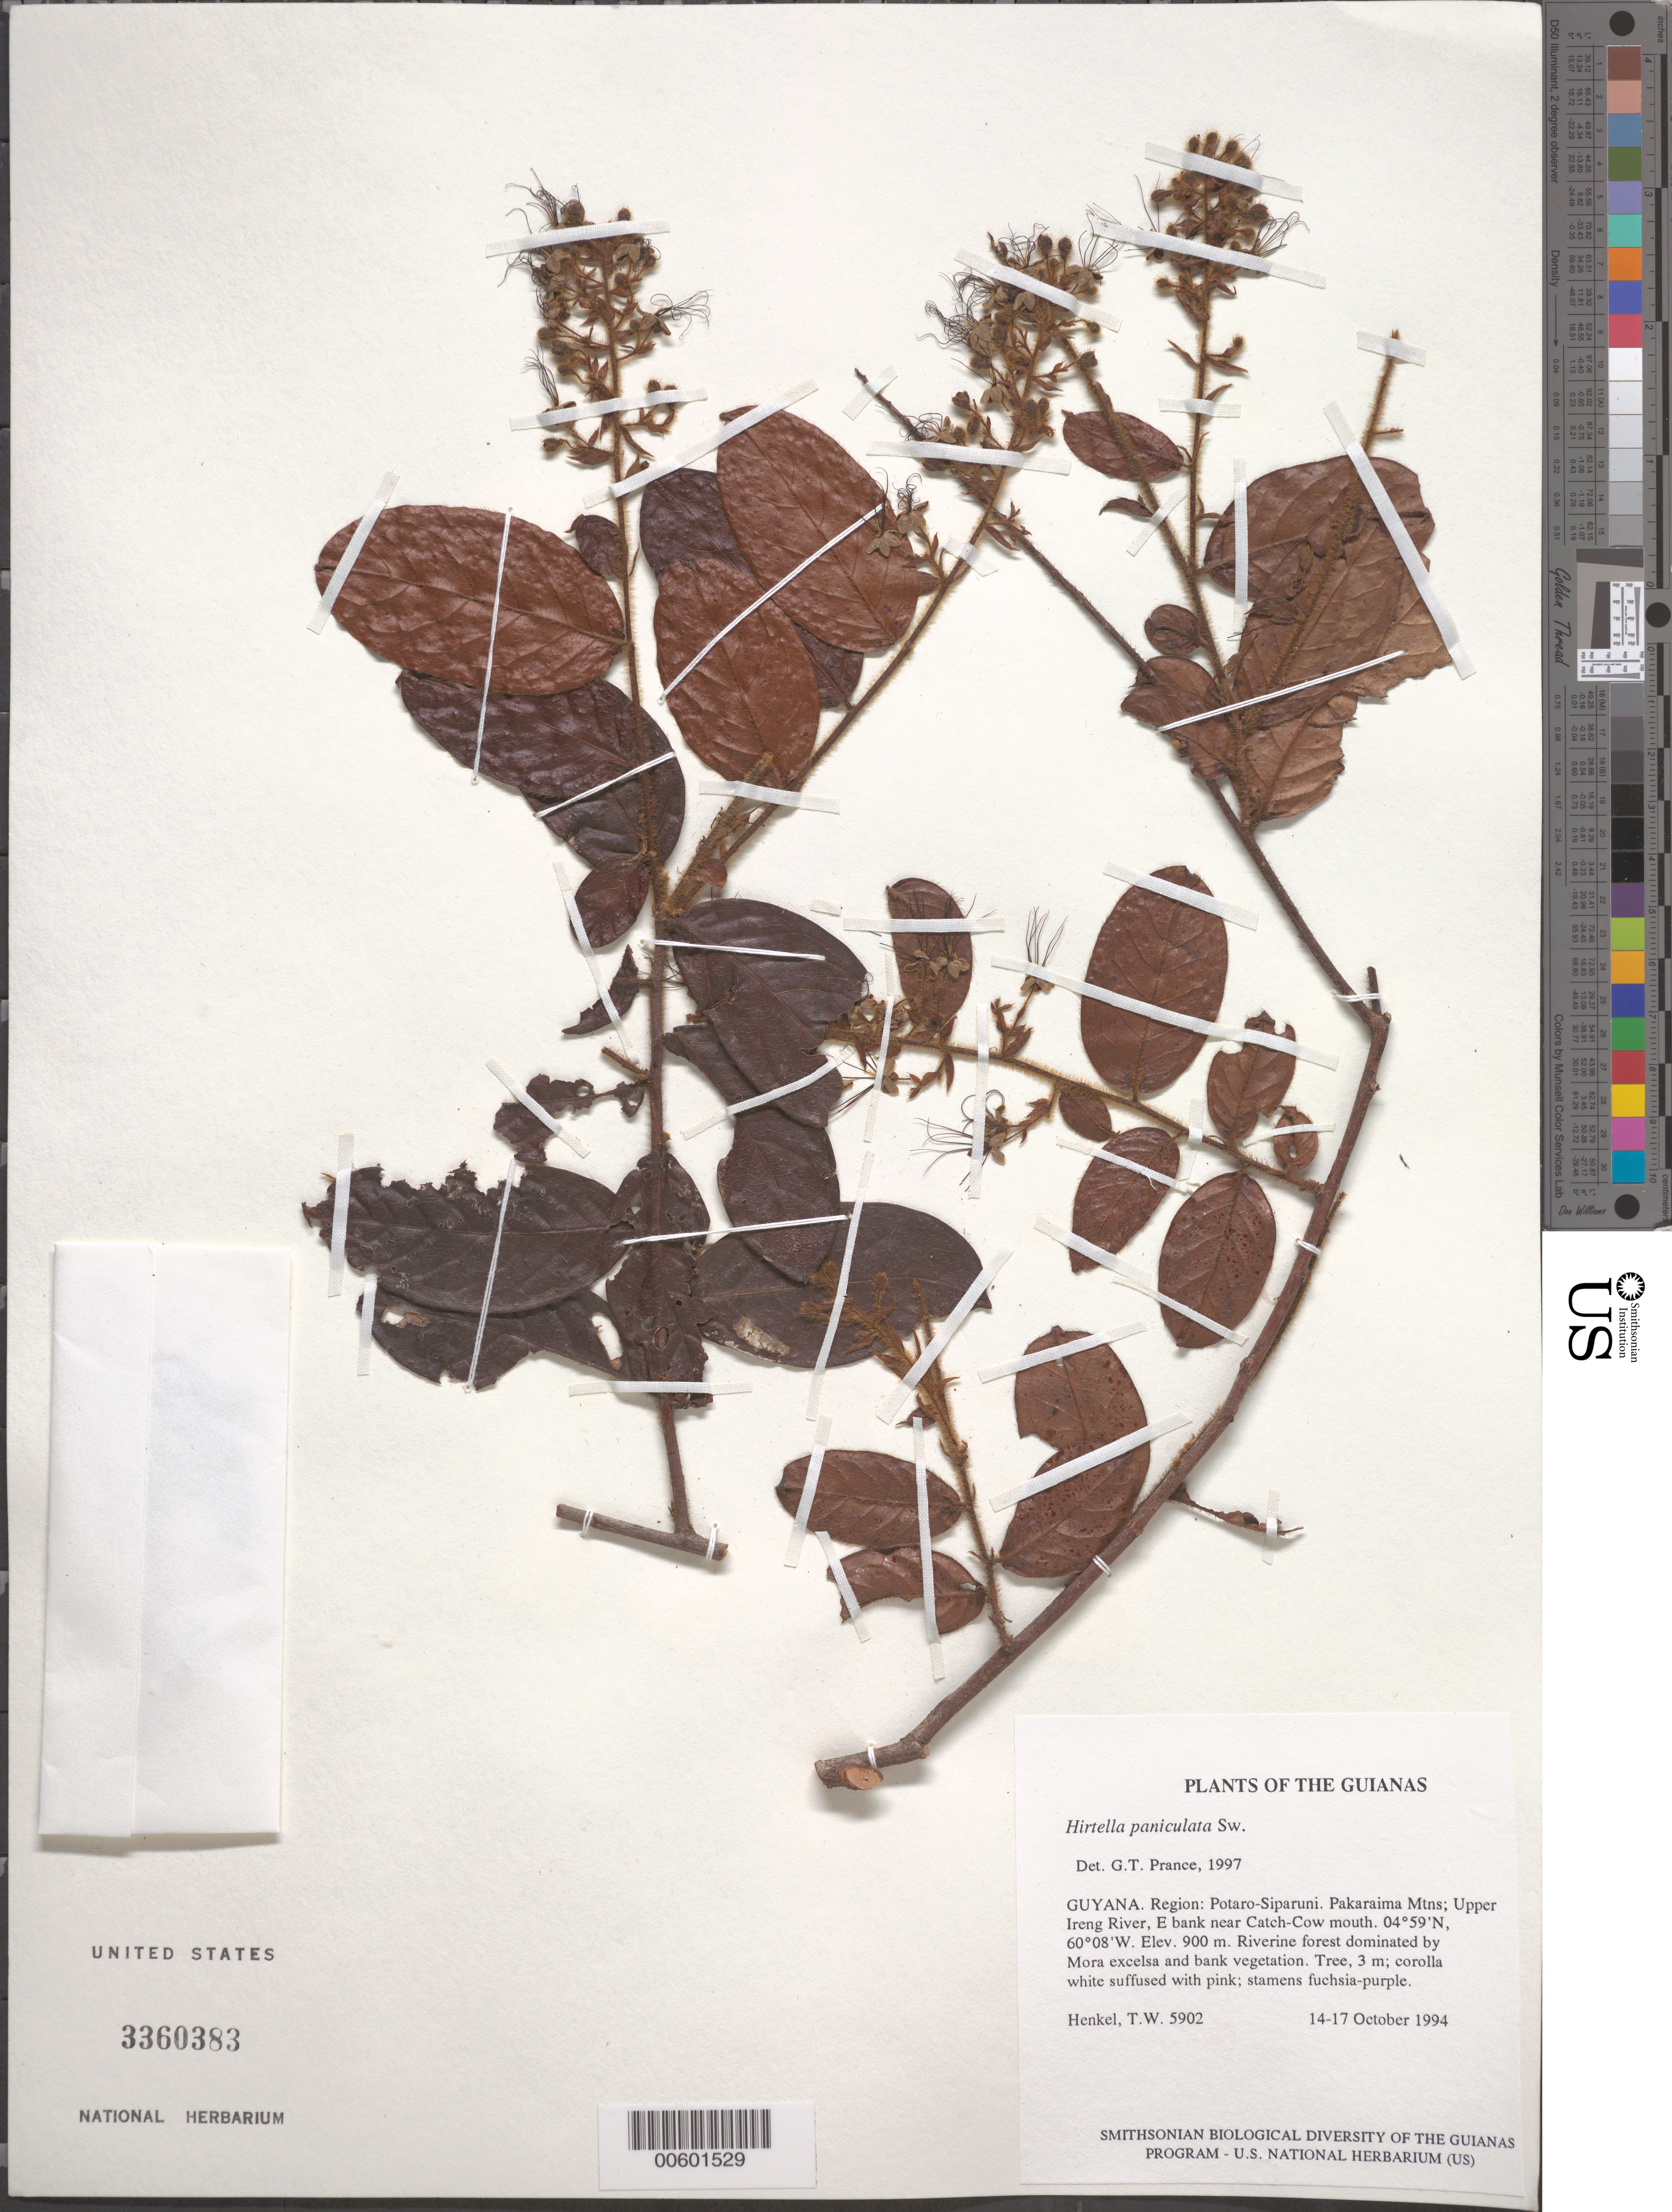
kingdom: Plantae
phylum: Tracheophyta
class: Magnoliopsida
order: Malpighiales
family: Chrysobalanaceae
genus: Hirtella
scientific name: Hirtella paniculata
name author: Sw.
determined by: Prance, G. T.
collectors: T. Henkel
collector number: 5902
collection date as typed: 14-17 October 1994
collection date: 1994-10-14/1994-10-17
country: Guyana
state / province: Potaro-Siparuni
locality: Pakaraima Mtns; Upper Ireng River, E bank near Catch-Cow mouth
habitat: Riverine forest dominated by Mora excelsa and bank vegetation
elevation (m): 900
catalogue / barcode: US 3360383